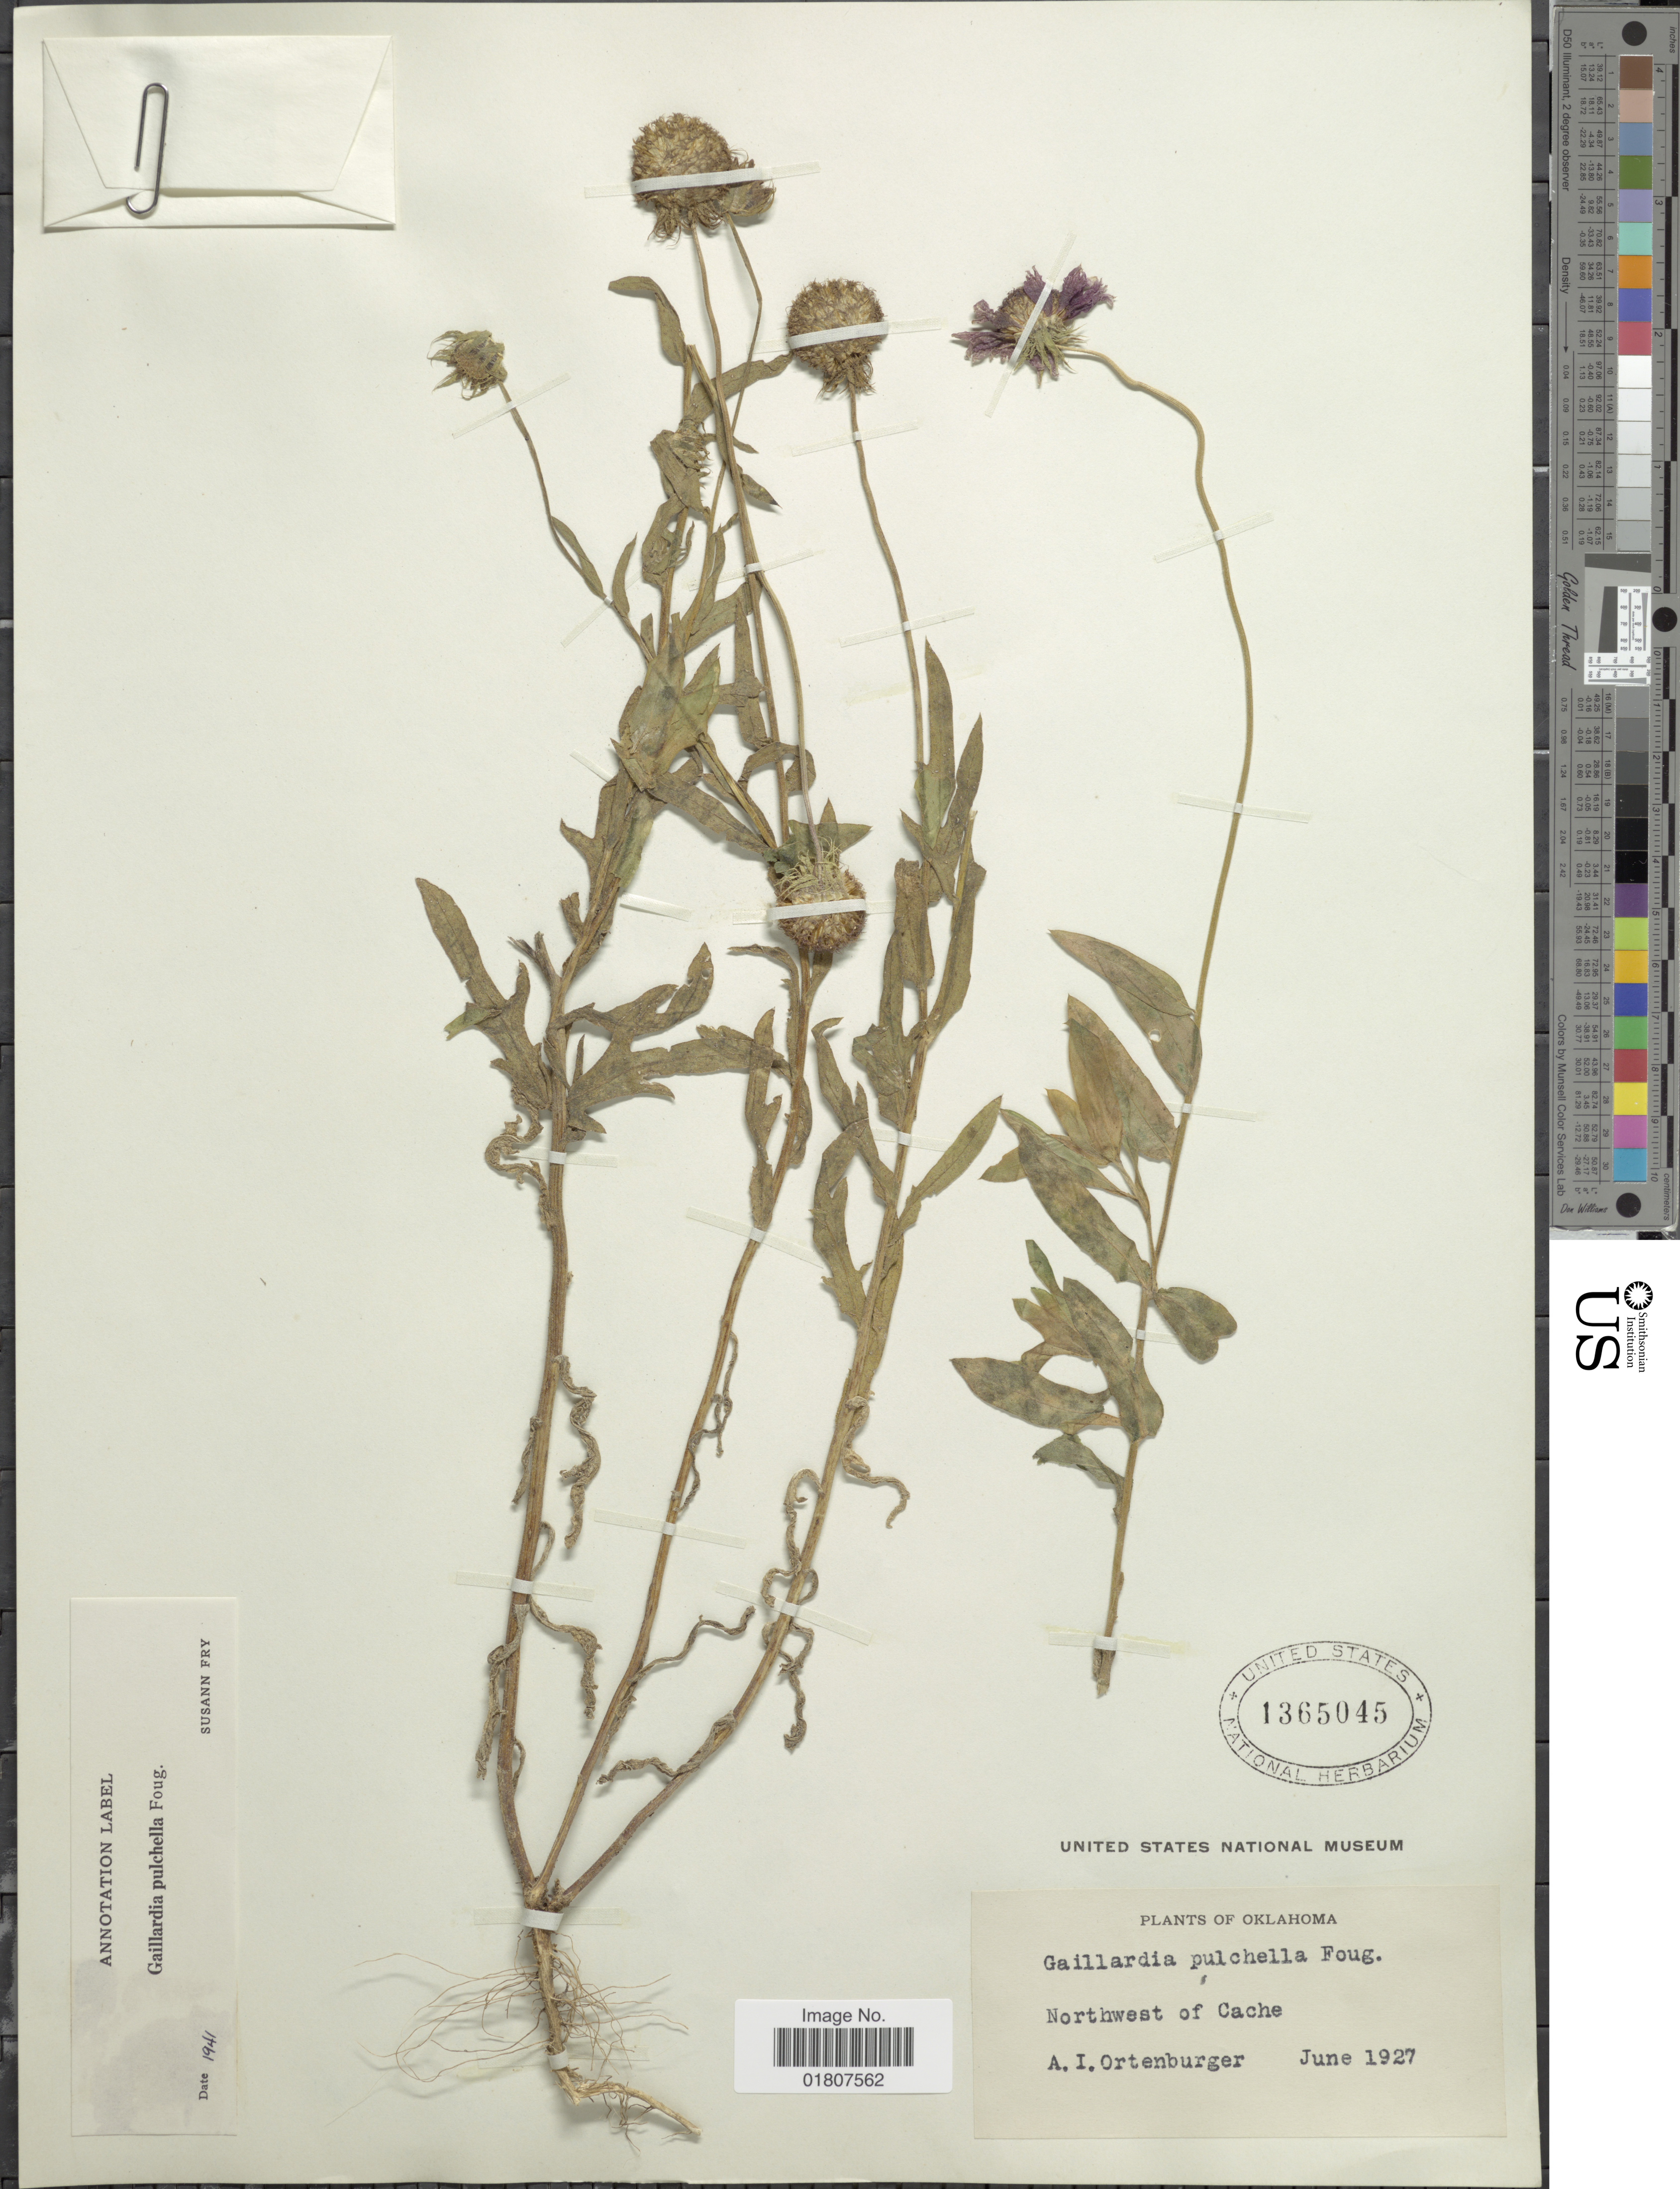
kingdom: Plantae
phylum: Tracheophyta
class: Magnoliopsida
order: Asterales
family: Asteraceae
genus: Gaillardia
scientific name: Gaillardia pulchella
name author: Foug.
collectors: A. Ortenburger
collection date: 1927-06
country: United States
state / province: Oklahoma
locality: Northwest of Cache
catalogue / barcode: US 1365045